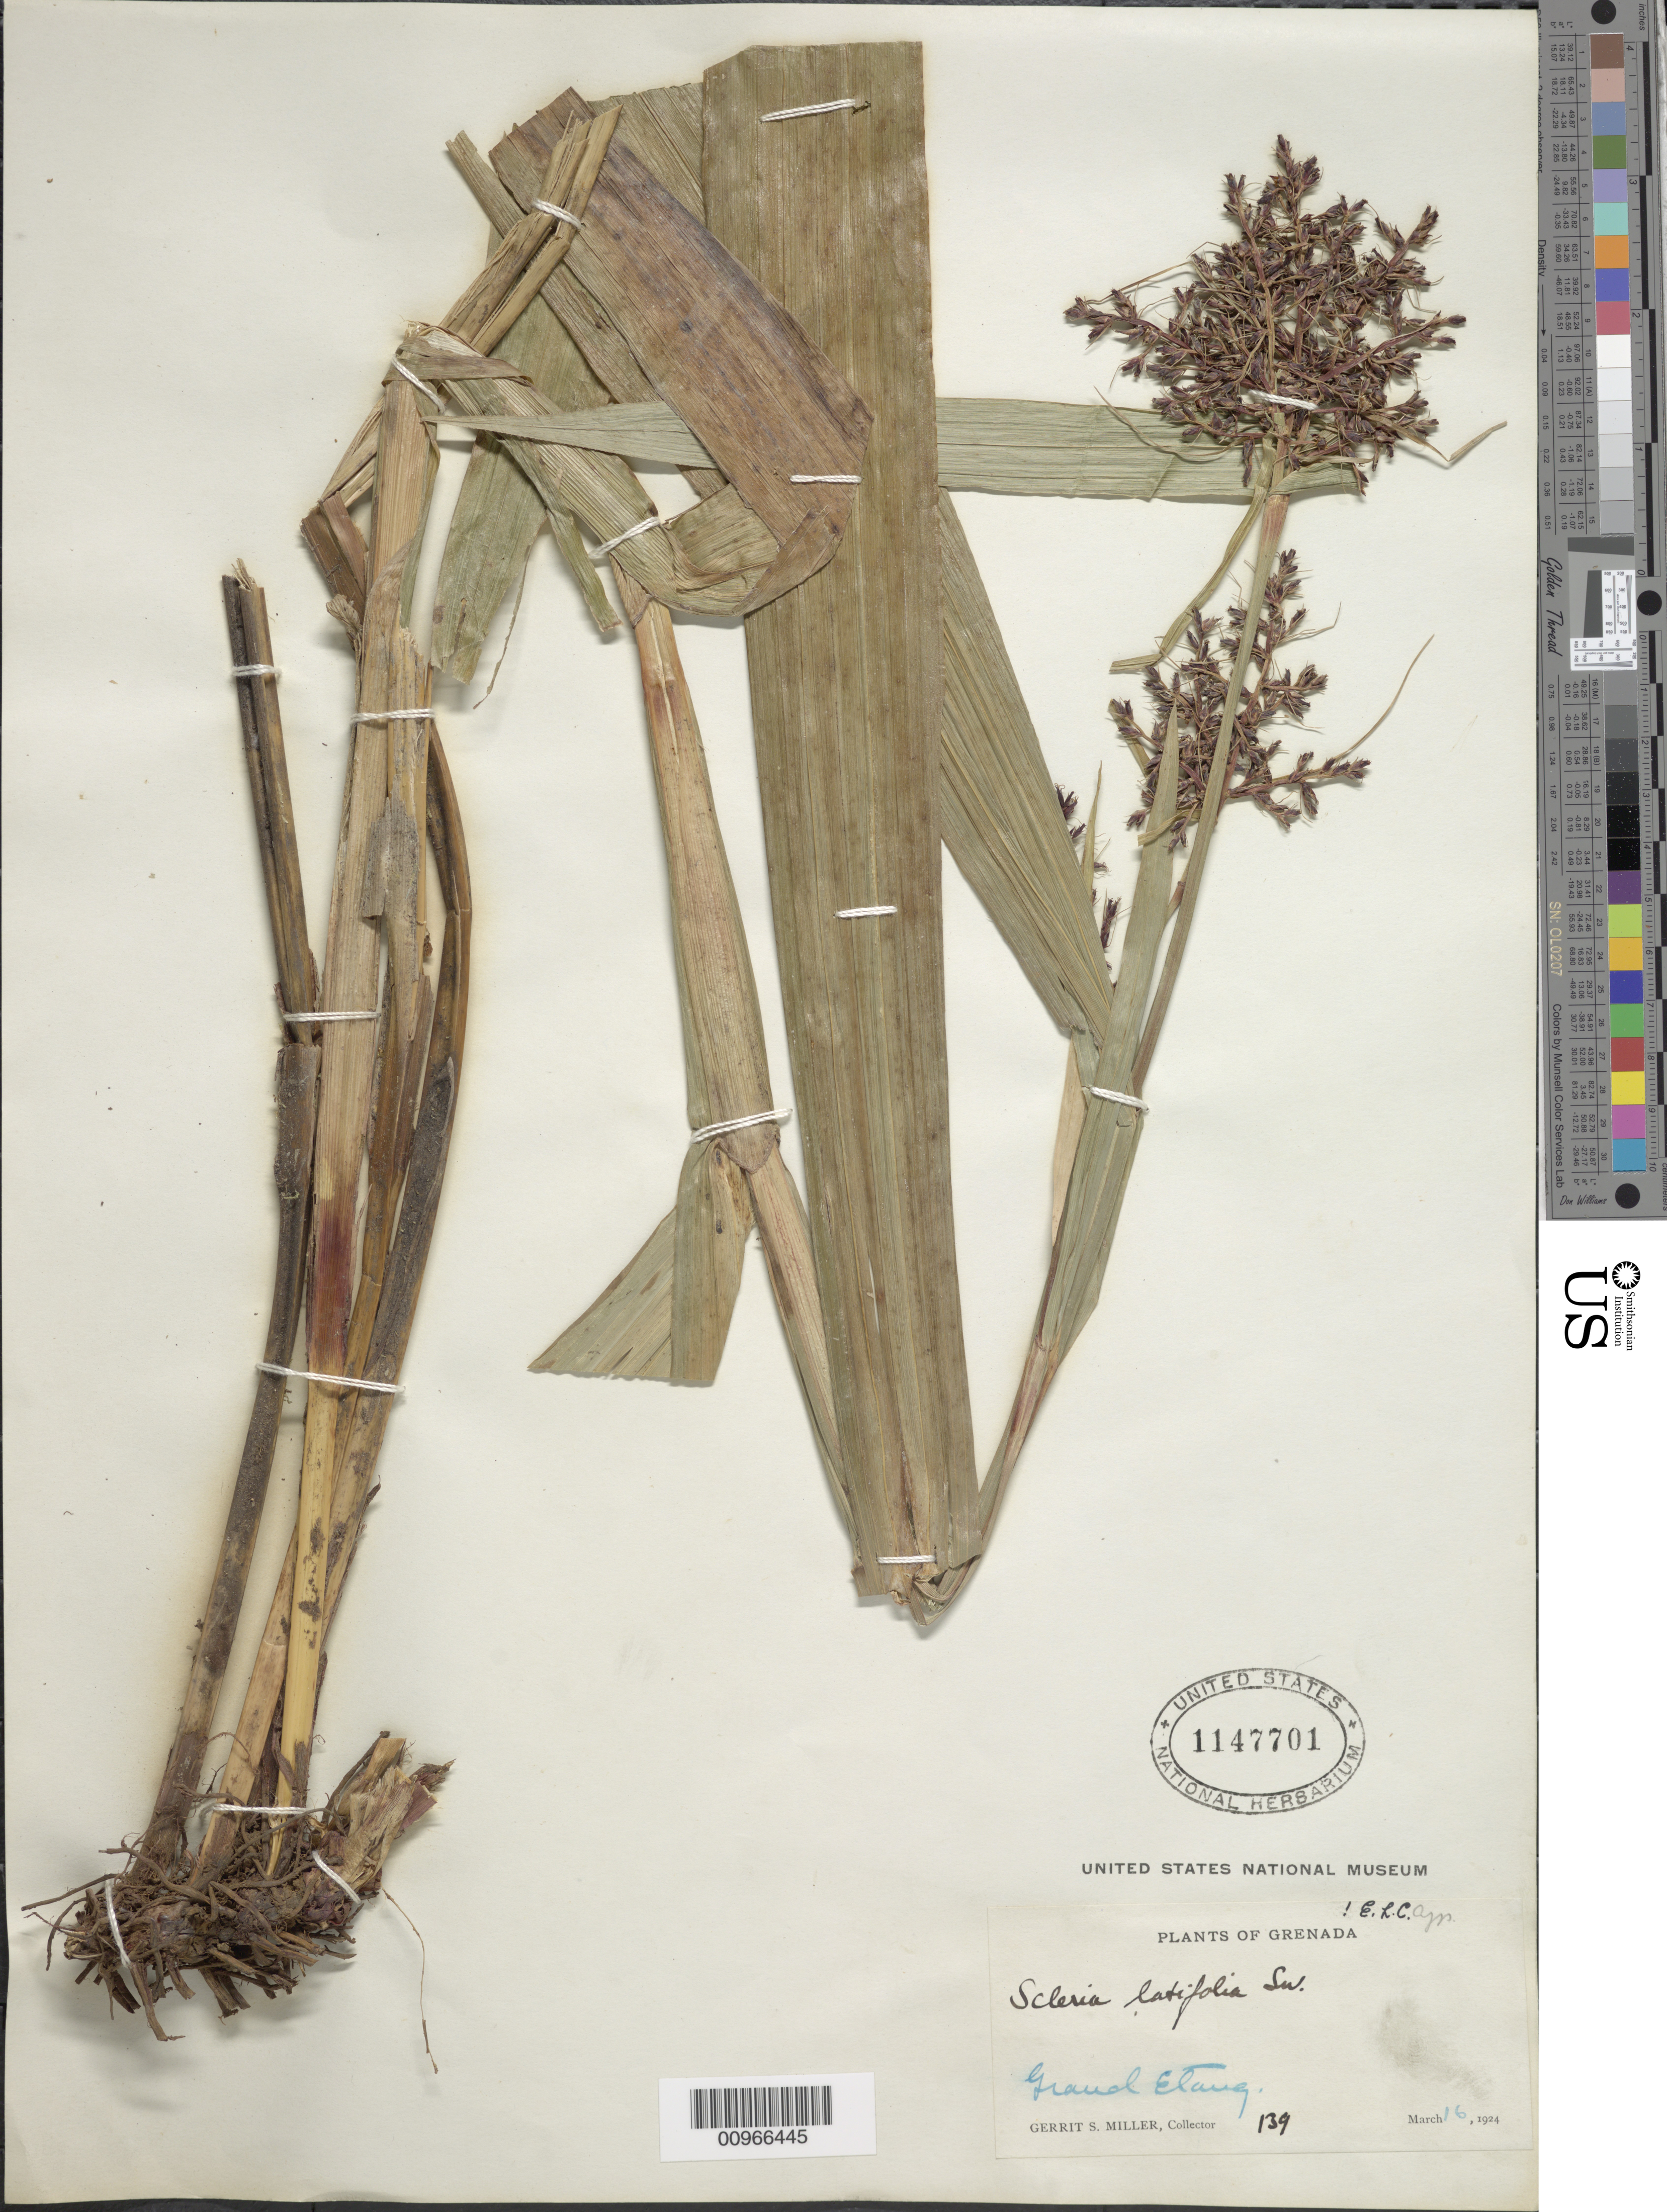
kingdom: Plantae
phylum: Tracheophyta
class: Liliopsida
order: Poales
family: Cyperaceae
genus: Scleria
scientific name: Scleria latifolia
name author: Sw.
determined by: Core, E. L.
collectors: G. S. Miller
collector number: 139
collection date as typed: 16 Mar 1924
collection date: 1924-03-16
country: Grenada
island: Grenada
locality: Grand Etang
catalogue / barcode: US 1147701